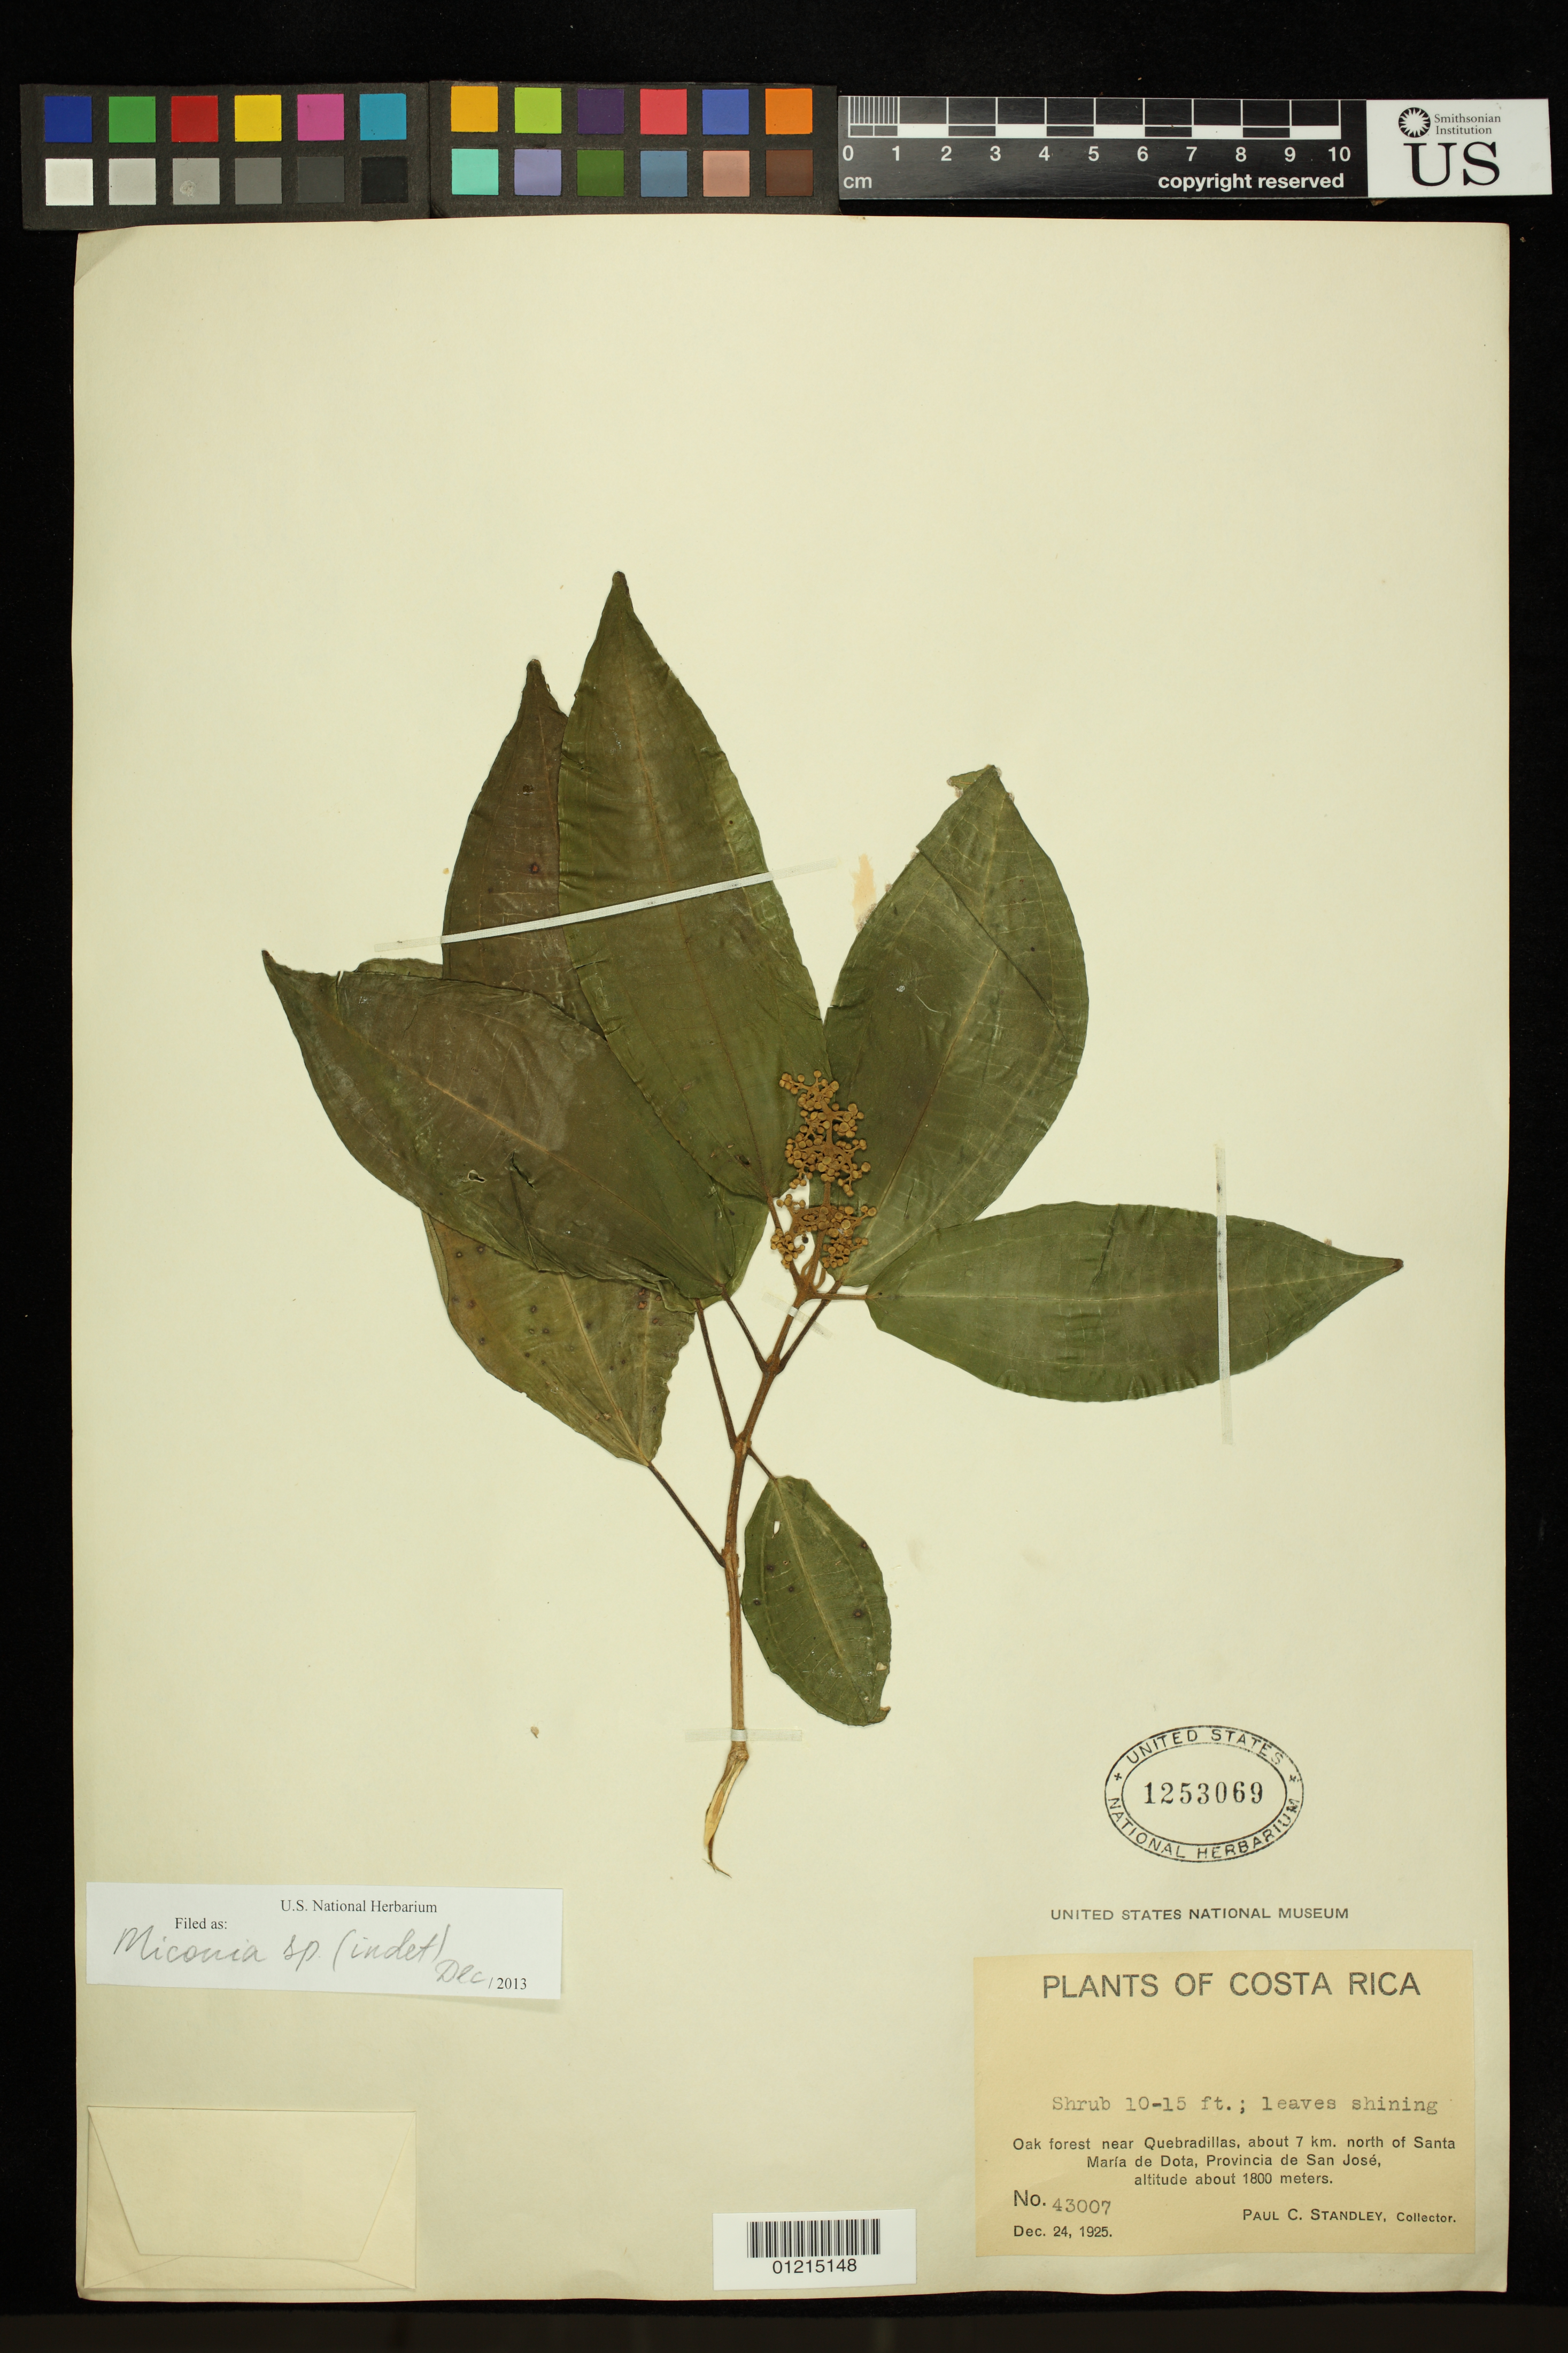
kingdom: Plantae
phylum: Tracheophyta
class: Magnoliopsida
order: Myrtales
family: Melastomataceae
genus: Miconia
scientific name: Miconia sp.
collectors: P. C. Standley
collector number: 43007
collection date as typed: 24 Dec 1925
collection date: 1925-12-24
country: Costa Rica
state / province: San José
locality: Near Quebradillas, about 7 km N of Santa Maria de Dota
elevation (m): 1800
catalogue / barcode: US 1253069